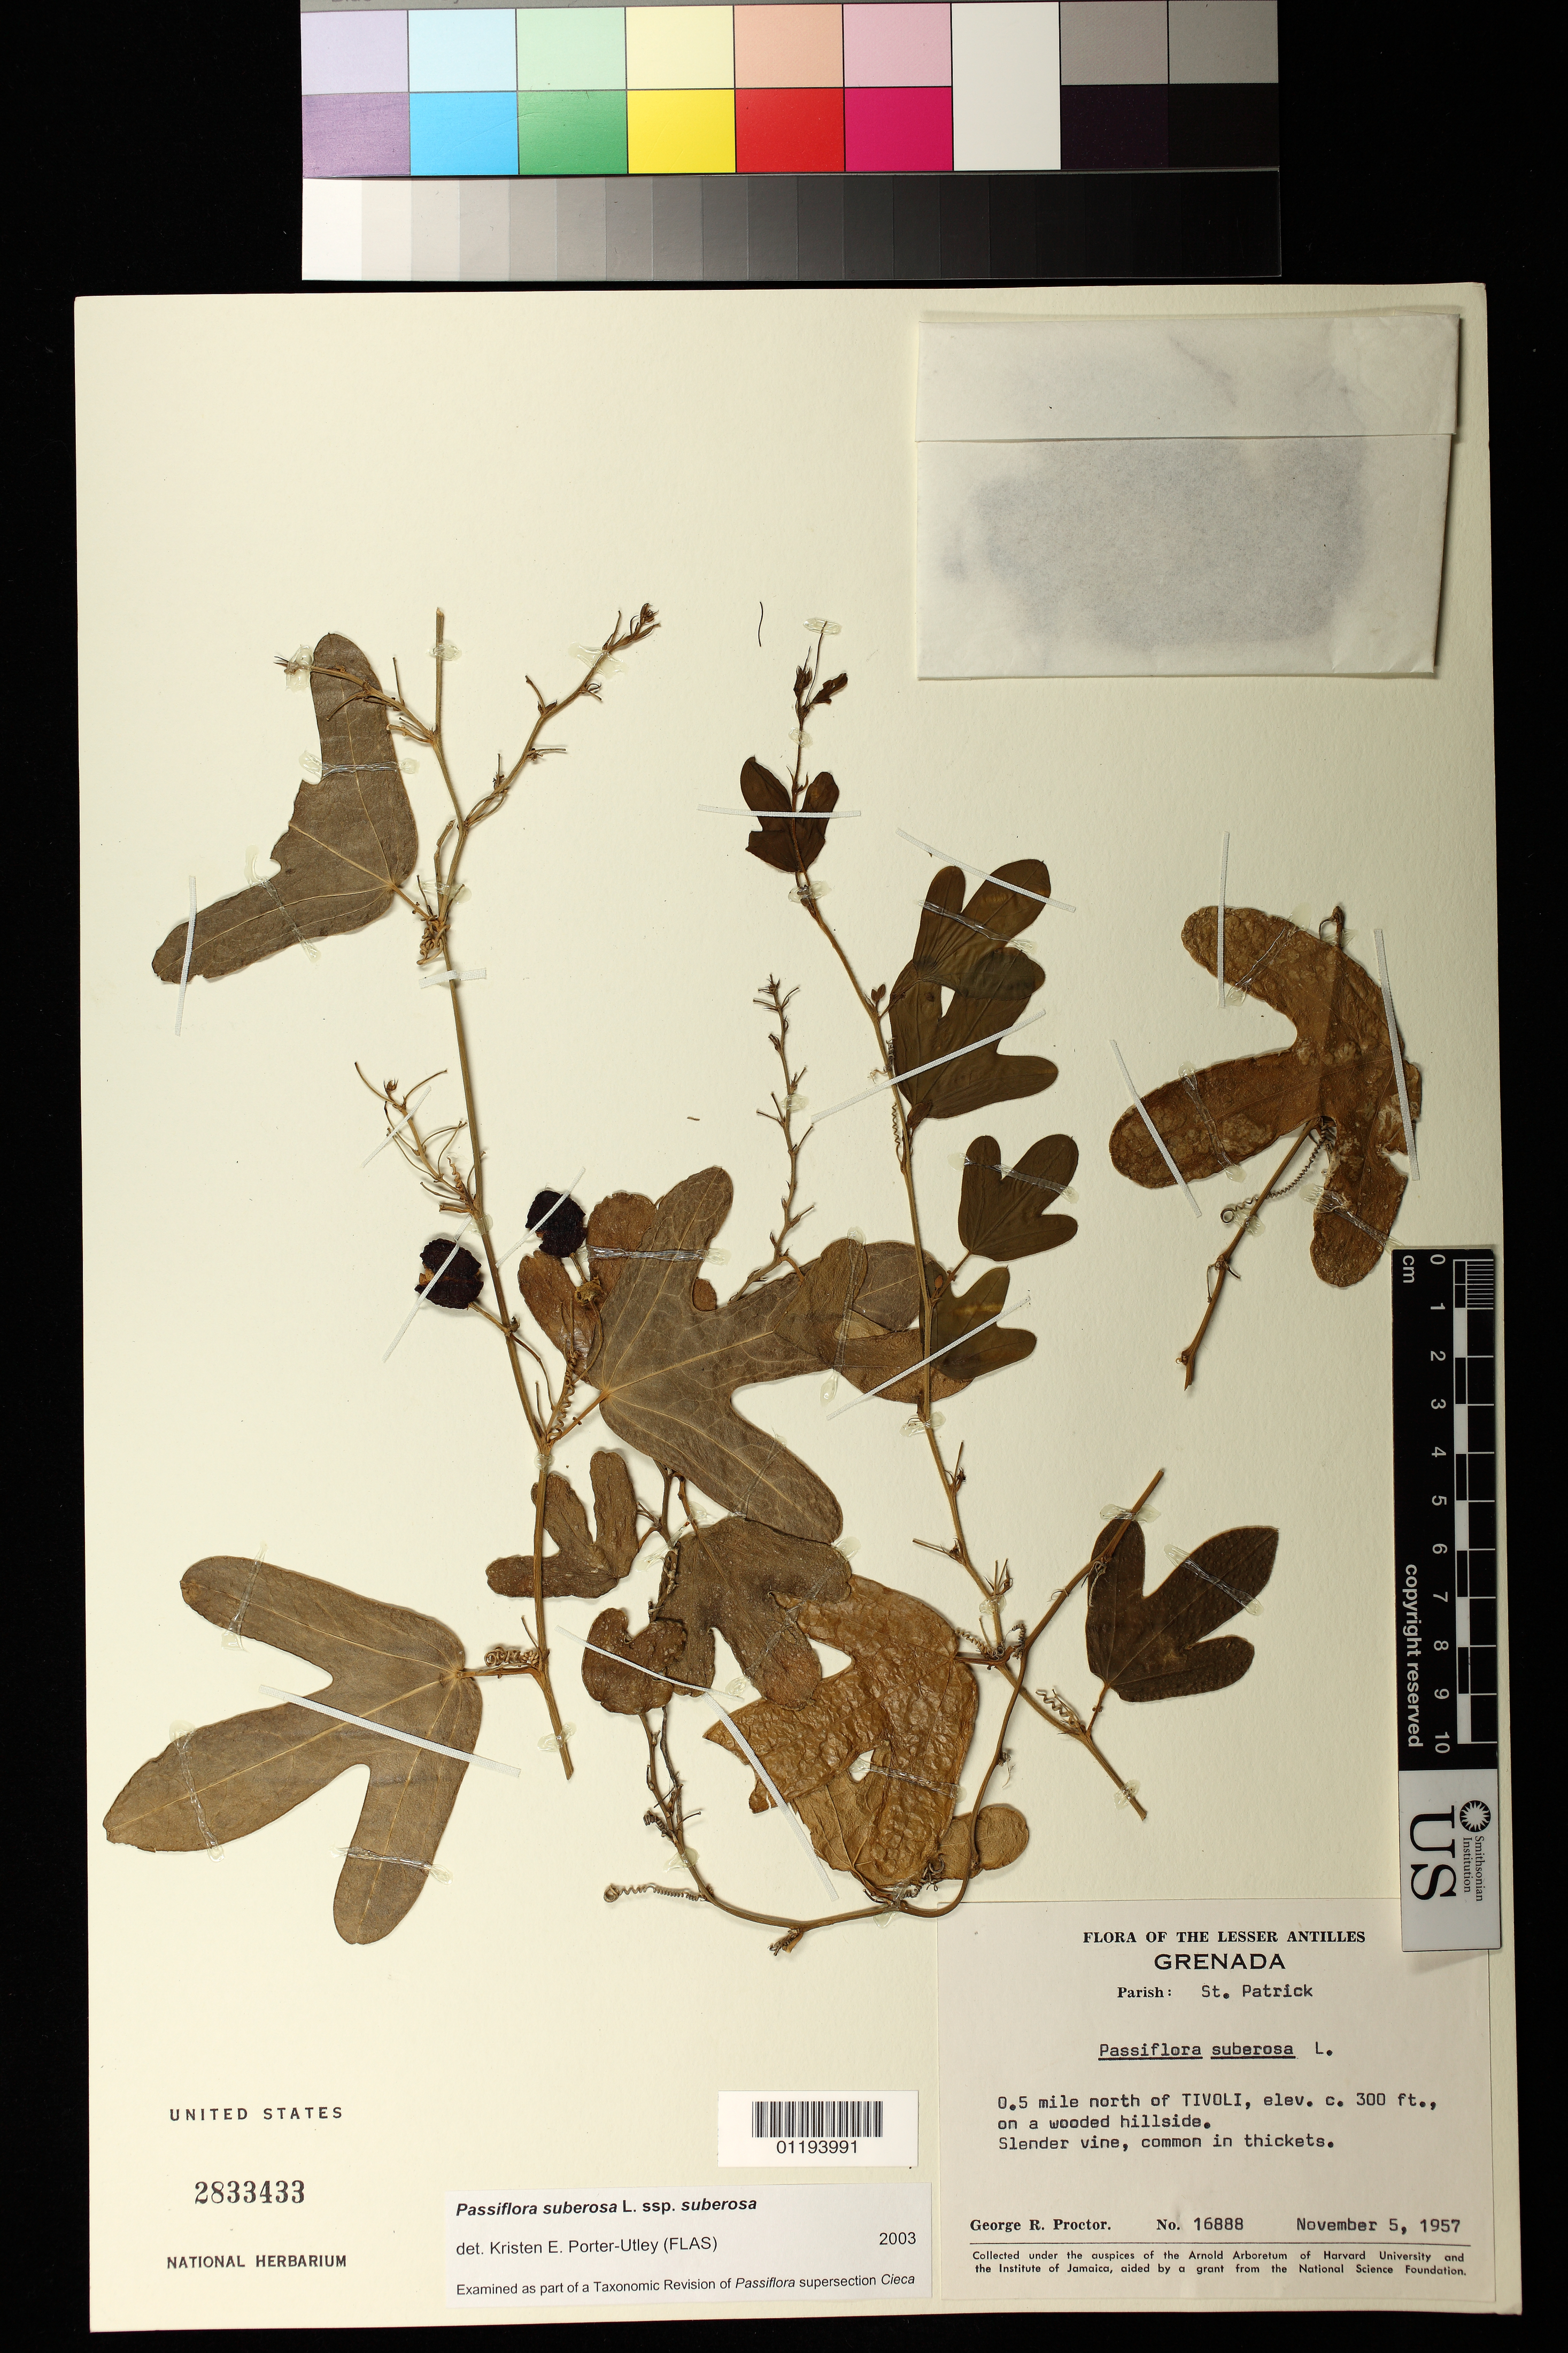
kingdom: Plantae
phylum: Tracheophyta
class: Magnoliopsida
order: Malpighiales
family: Passifloraceae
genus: Passiflora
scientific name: Passiflora suberosa subsp. suberosa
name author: L.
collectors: G. R. Proctor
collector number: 16888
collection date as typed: Nov 5 1957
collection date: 1957-11-05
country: Grenada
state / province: Saint Patrick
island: Grenada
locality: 0.5 mile North of Tivoli.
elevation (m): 91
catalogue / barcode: US 2833433